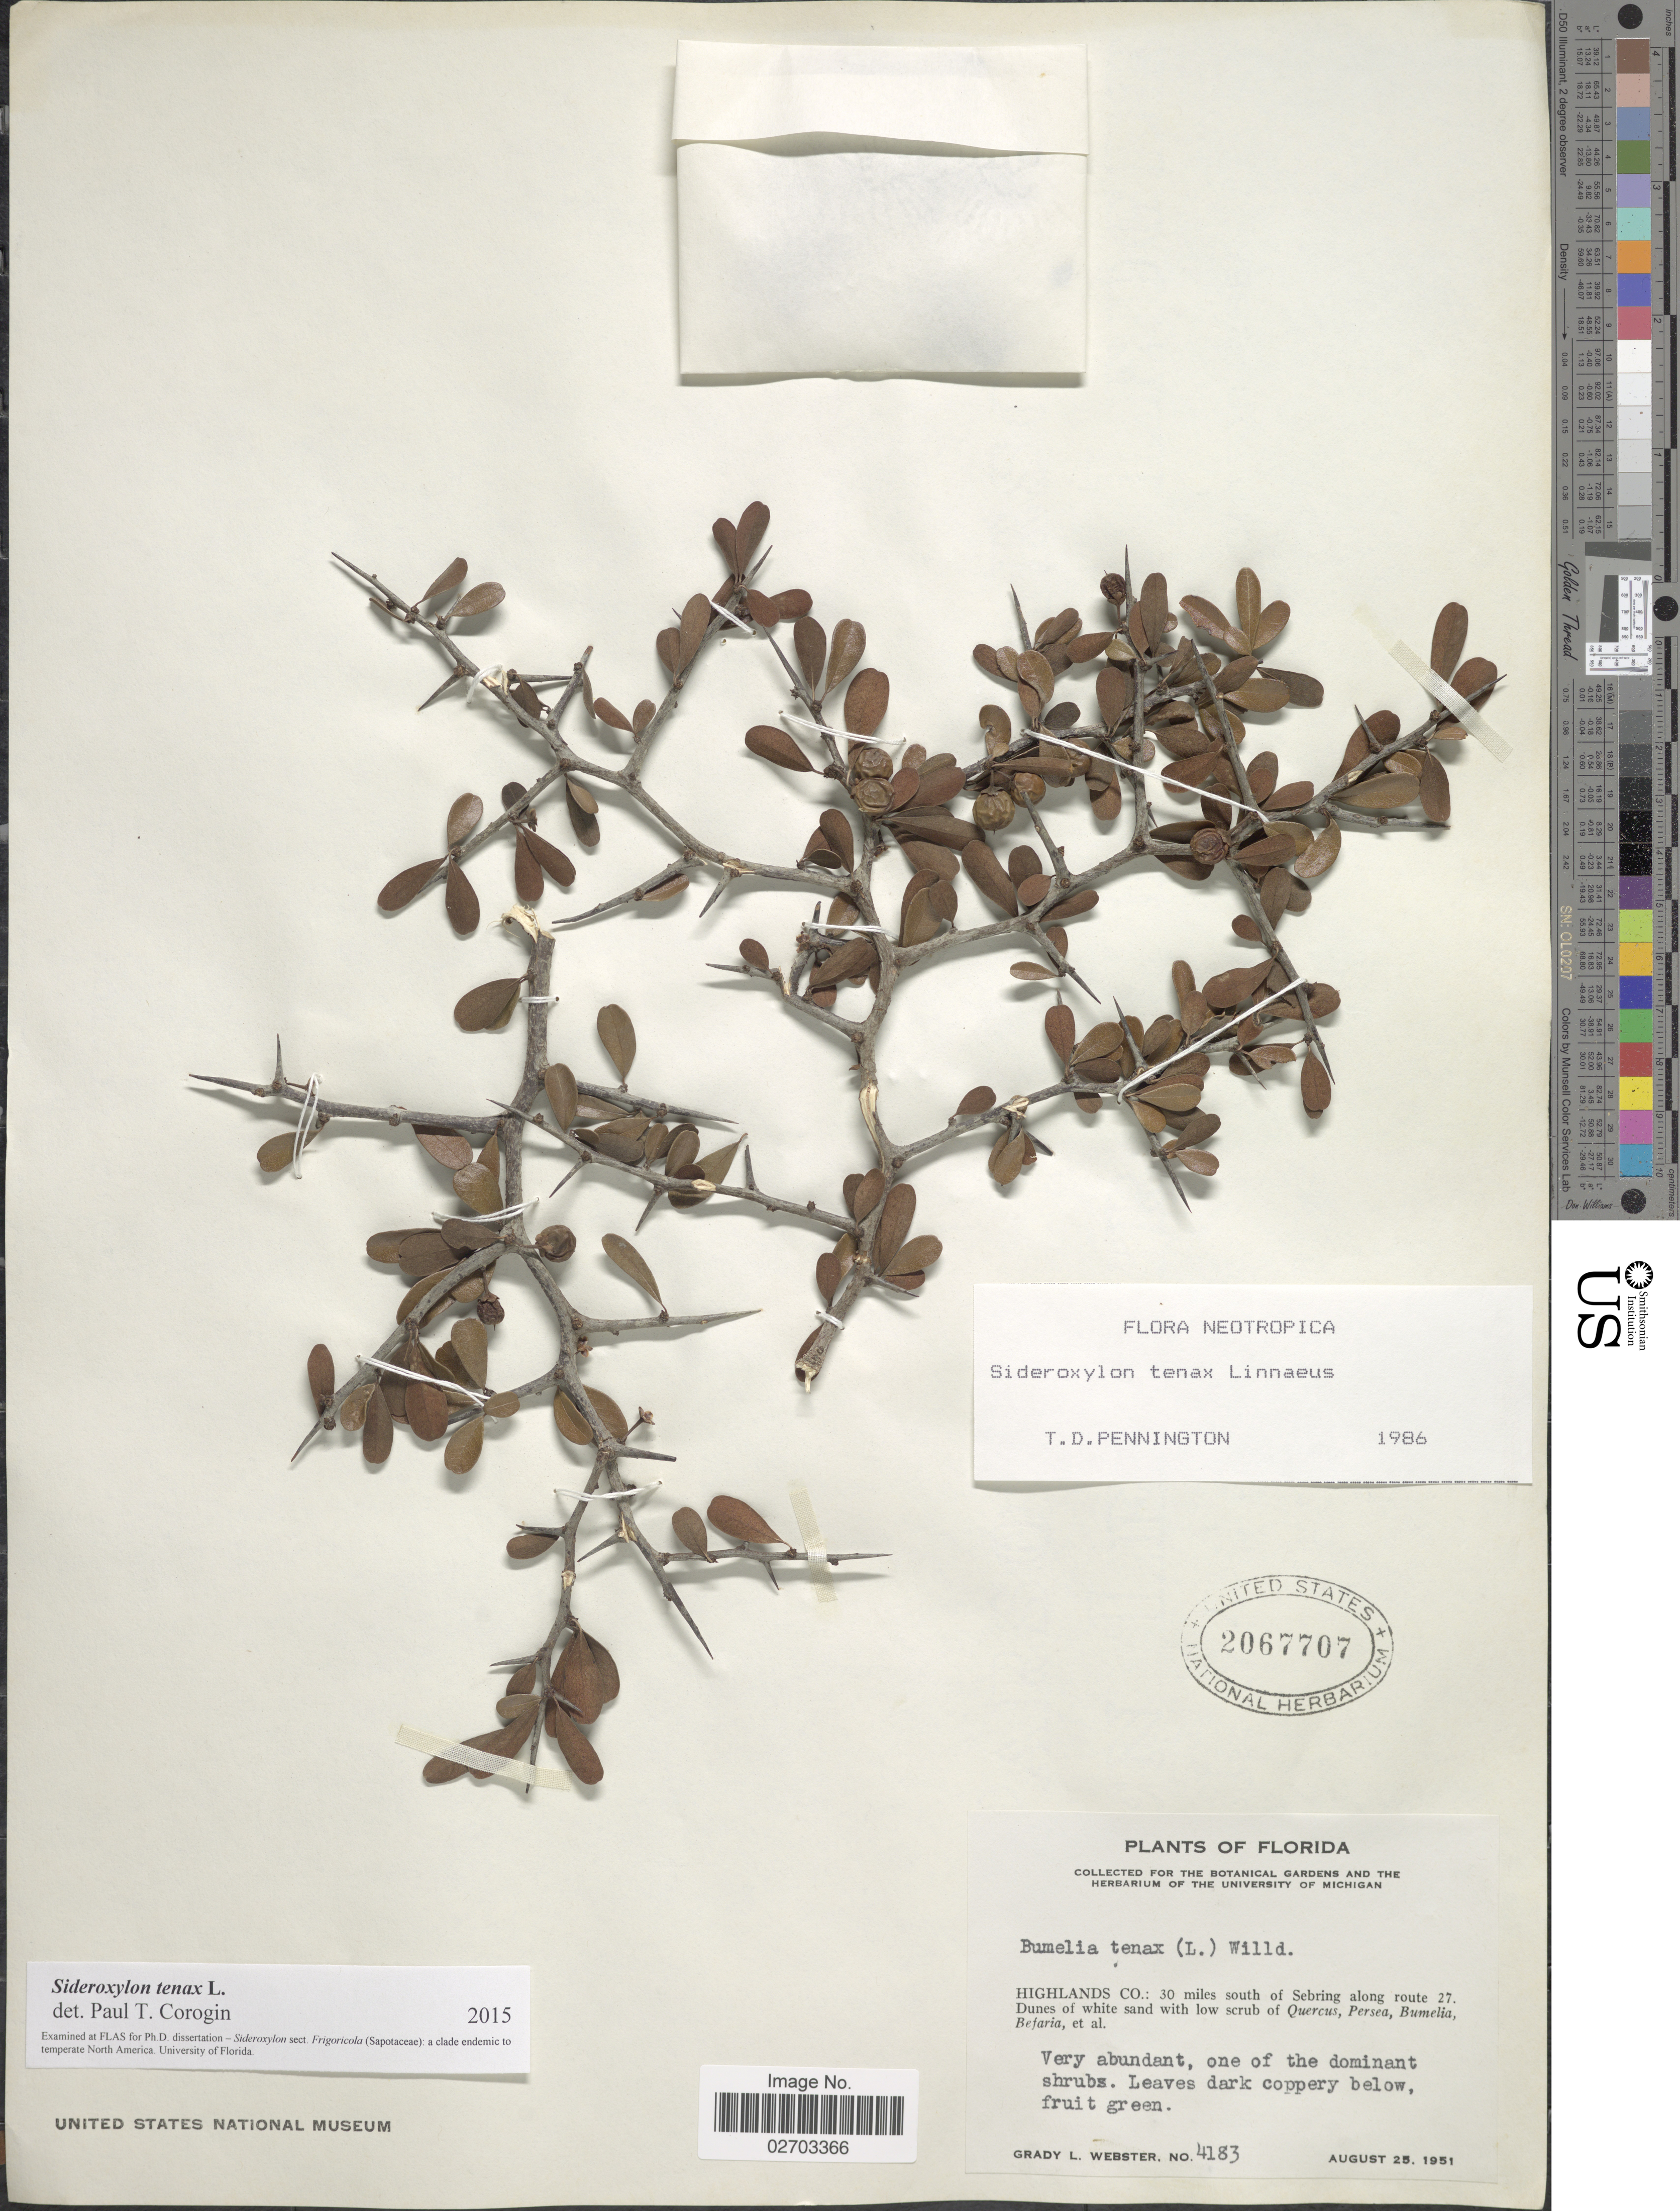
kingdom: Plantae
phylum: Tracheophyta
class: Magnoliopsida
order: Ericales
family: Sapotaceae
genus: Sideroxylon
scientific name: Sideroxylon tenax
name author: L.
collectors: G. L. Webster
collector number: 4183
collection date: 1951-08-25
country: United States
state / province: Florida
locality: Highlands Co.: 30 miles south of Sebring along route 27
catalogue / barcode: US 2067707